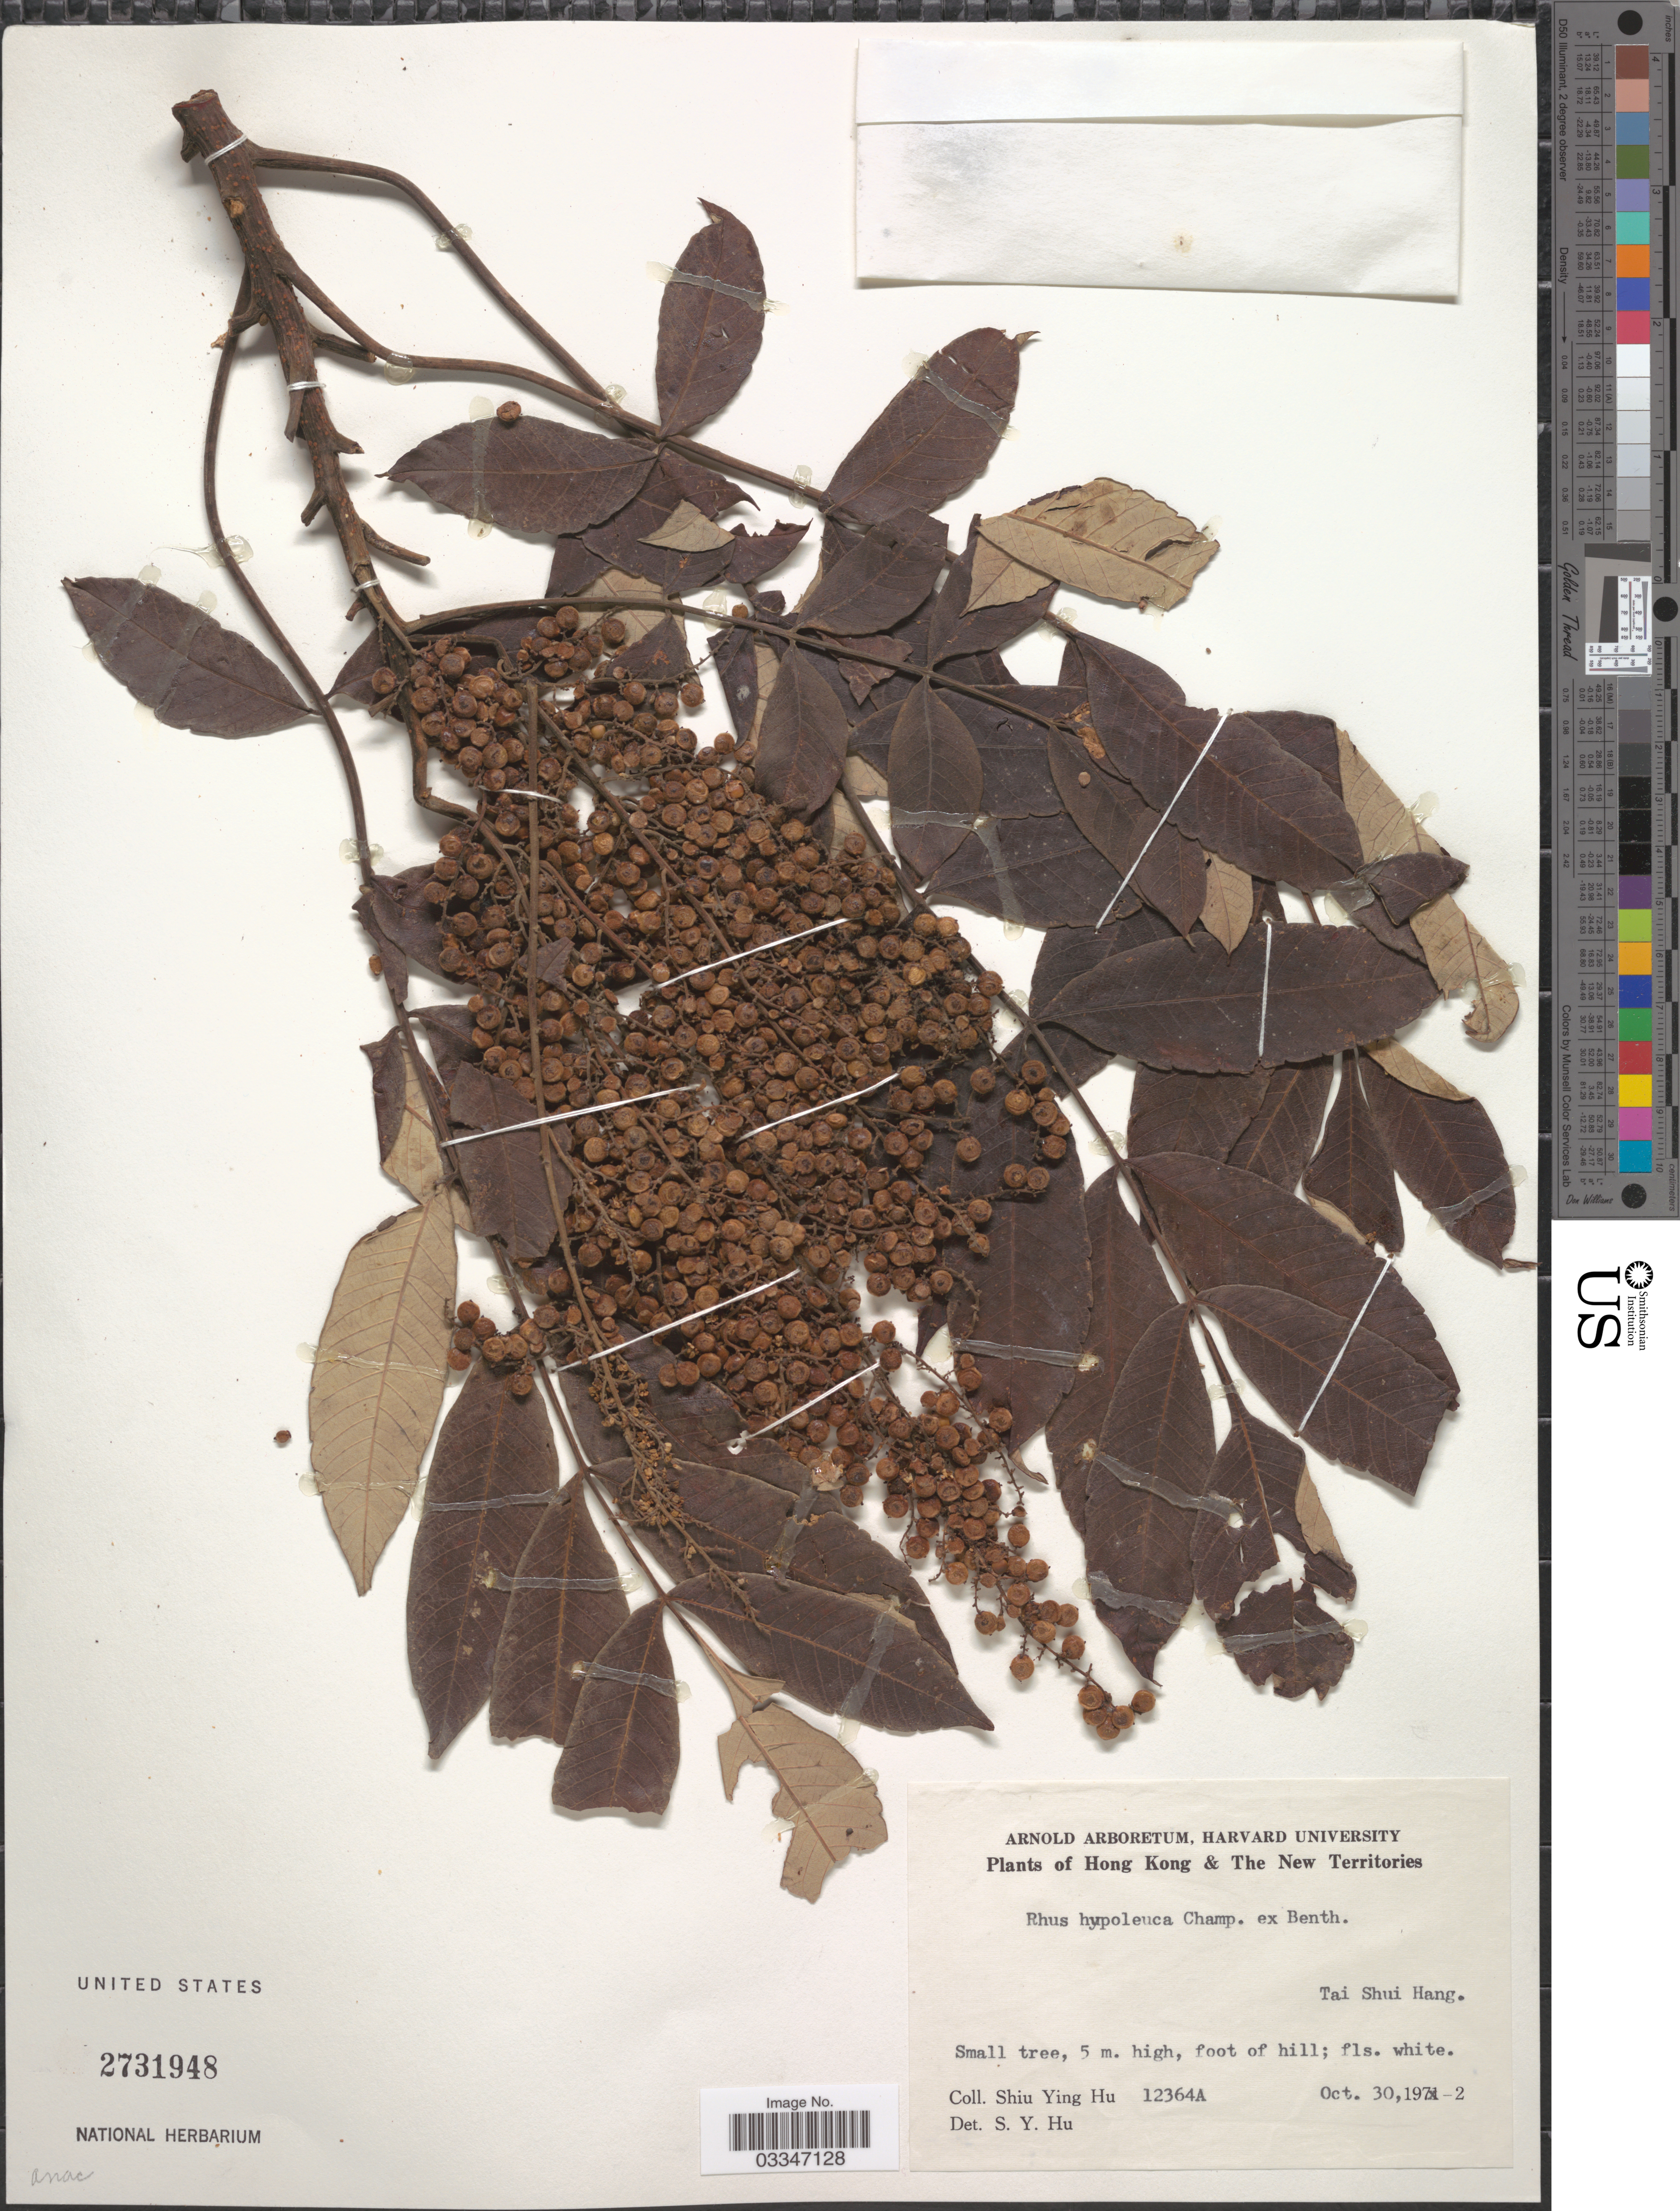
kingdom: Plantae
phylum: Tracheophyta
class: Magnoliopsida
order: Sapindales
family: Anacardiaceae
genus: Rhus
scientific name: Rhus hypoleuca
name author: Champ. ex Benth.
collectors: S. Y. Hu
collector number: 12364A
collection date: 1972-10-30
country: China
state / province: Hong Kong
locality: Hong Kong & The New Territories. Tai Shui Hang.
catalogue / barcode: US 2731948